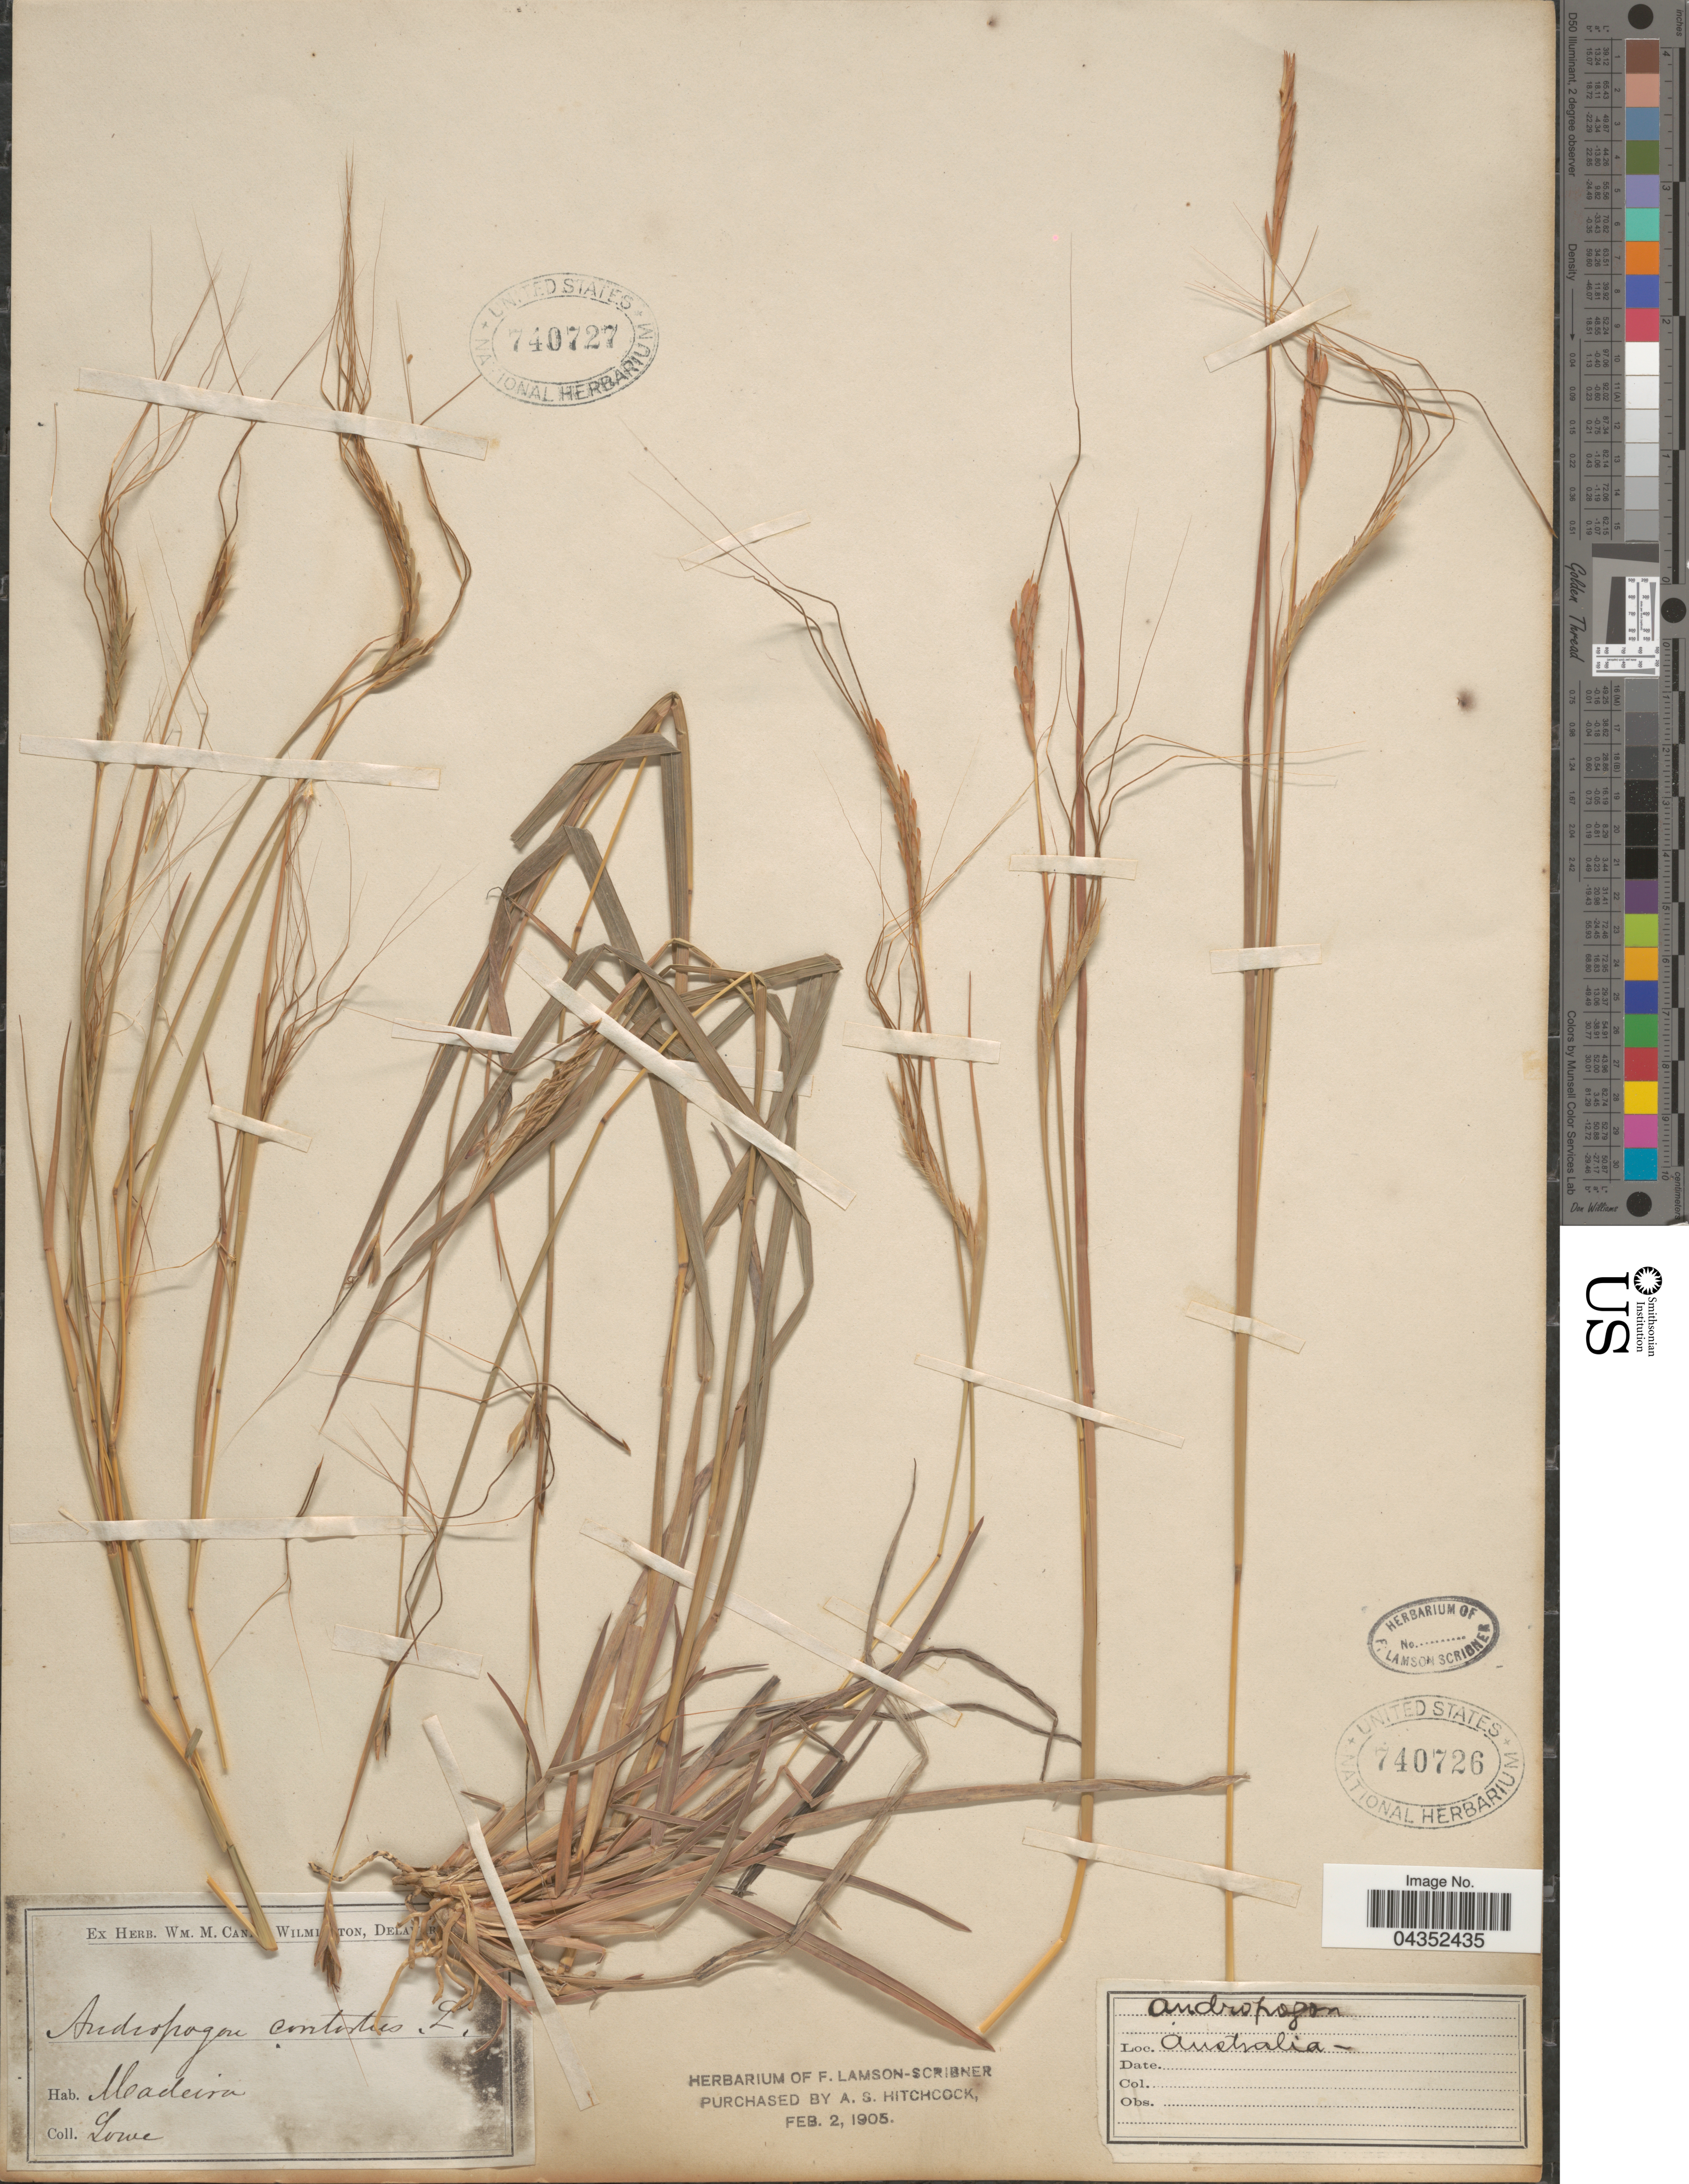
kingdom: Plantae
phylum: Tracheophyta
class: Liliopsida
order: Poales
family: Poaceae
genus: Heteropogon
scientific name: Heteropogon contortus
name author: (L.) P. Beauv. ex Roem. & Schult.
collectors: ex herb. F. Lamson Scribner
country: Australia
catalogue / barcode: US 740726-2